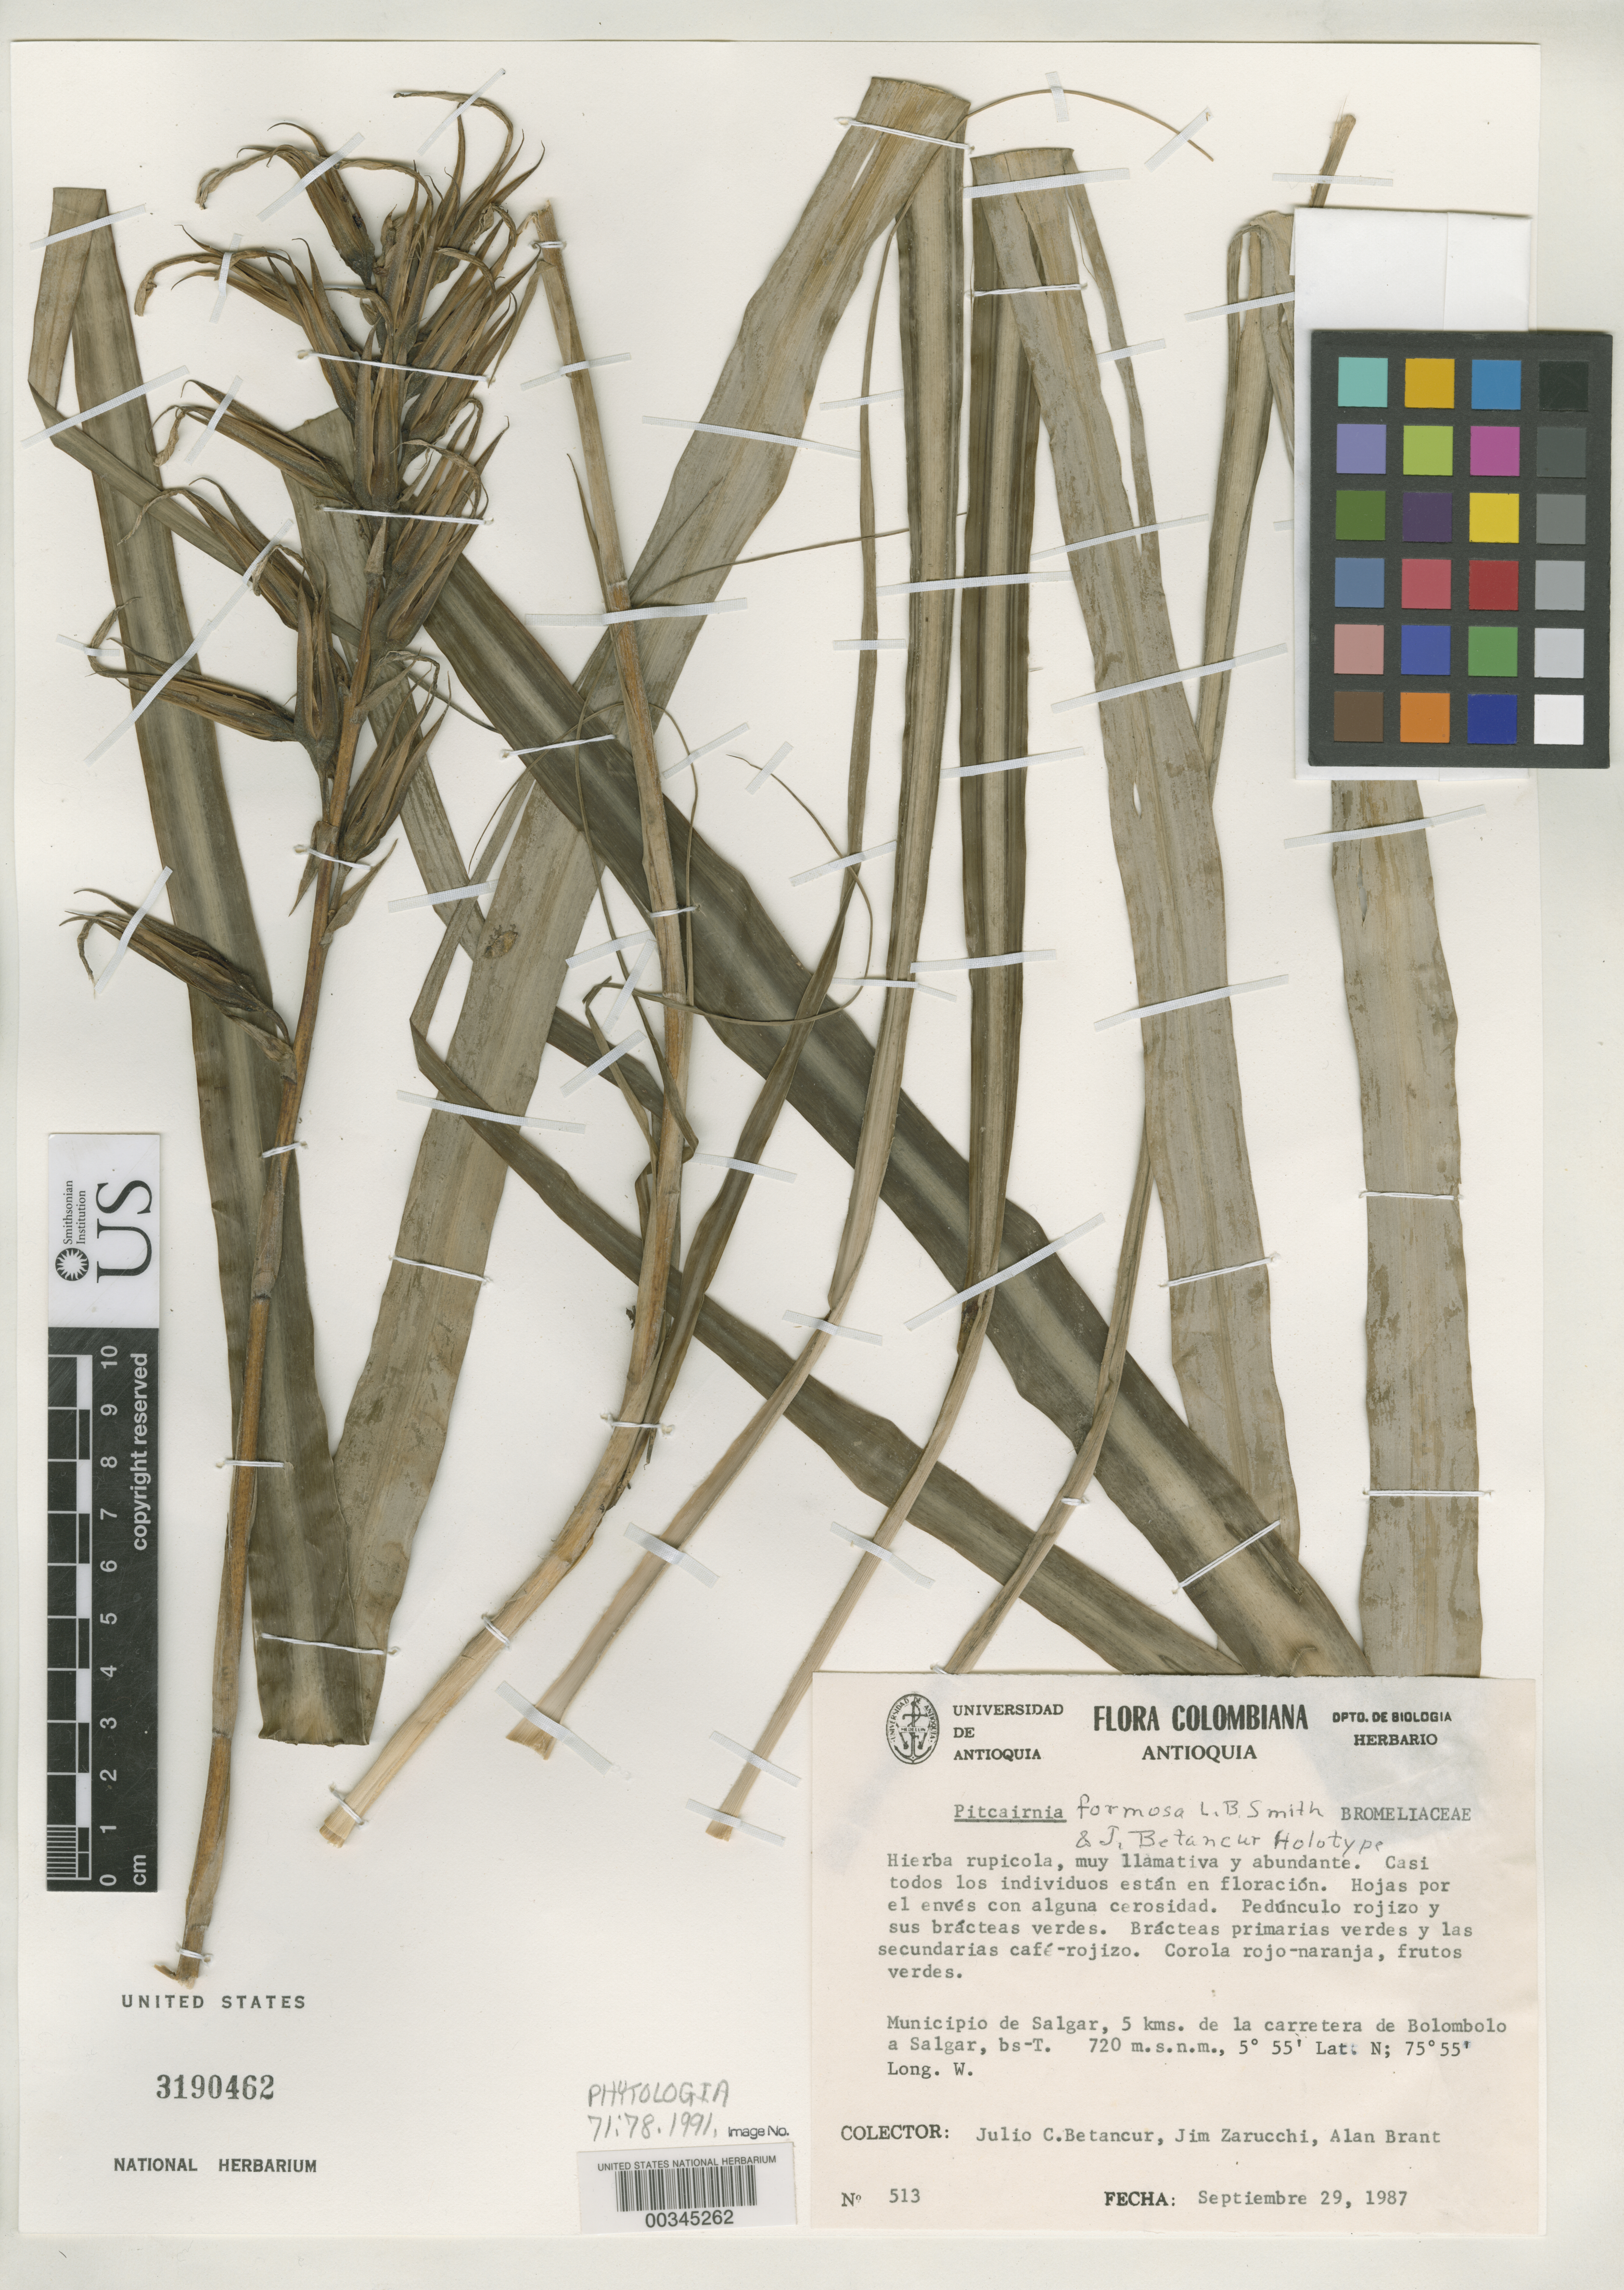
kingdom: Plantae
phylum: Tracheophyta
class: Liliopsida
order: Poales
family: Bromeliaceae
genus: Pitcairnia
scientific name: Pitcairnia formosa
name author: L.B. Sm. & Betancur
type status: Holotype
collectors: J. C. Betancur, J. L. Zarucchi & A. Brant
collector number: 513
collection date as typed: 29 Sep 1987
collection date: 1987-09-29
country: Colombia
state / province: Antioquia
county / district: Salgar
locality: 5 km on road from Bolombolo to Salgar.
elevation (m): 720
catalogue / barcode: US 3190462